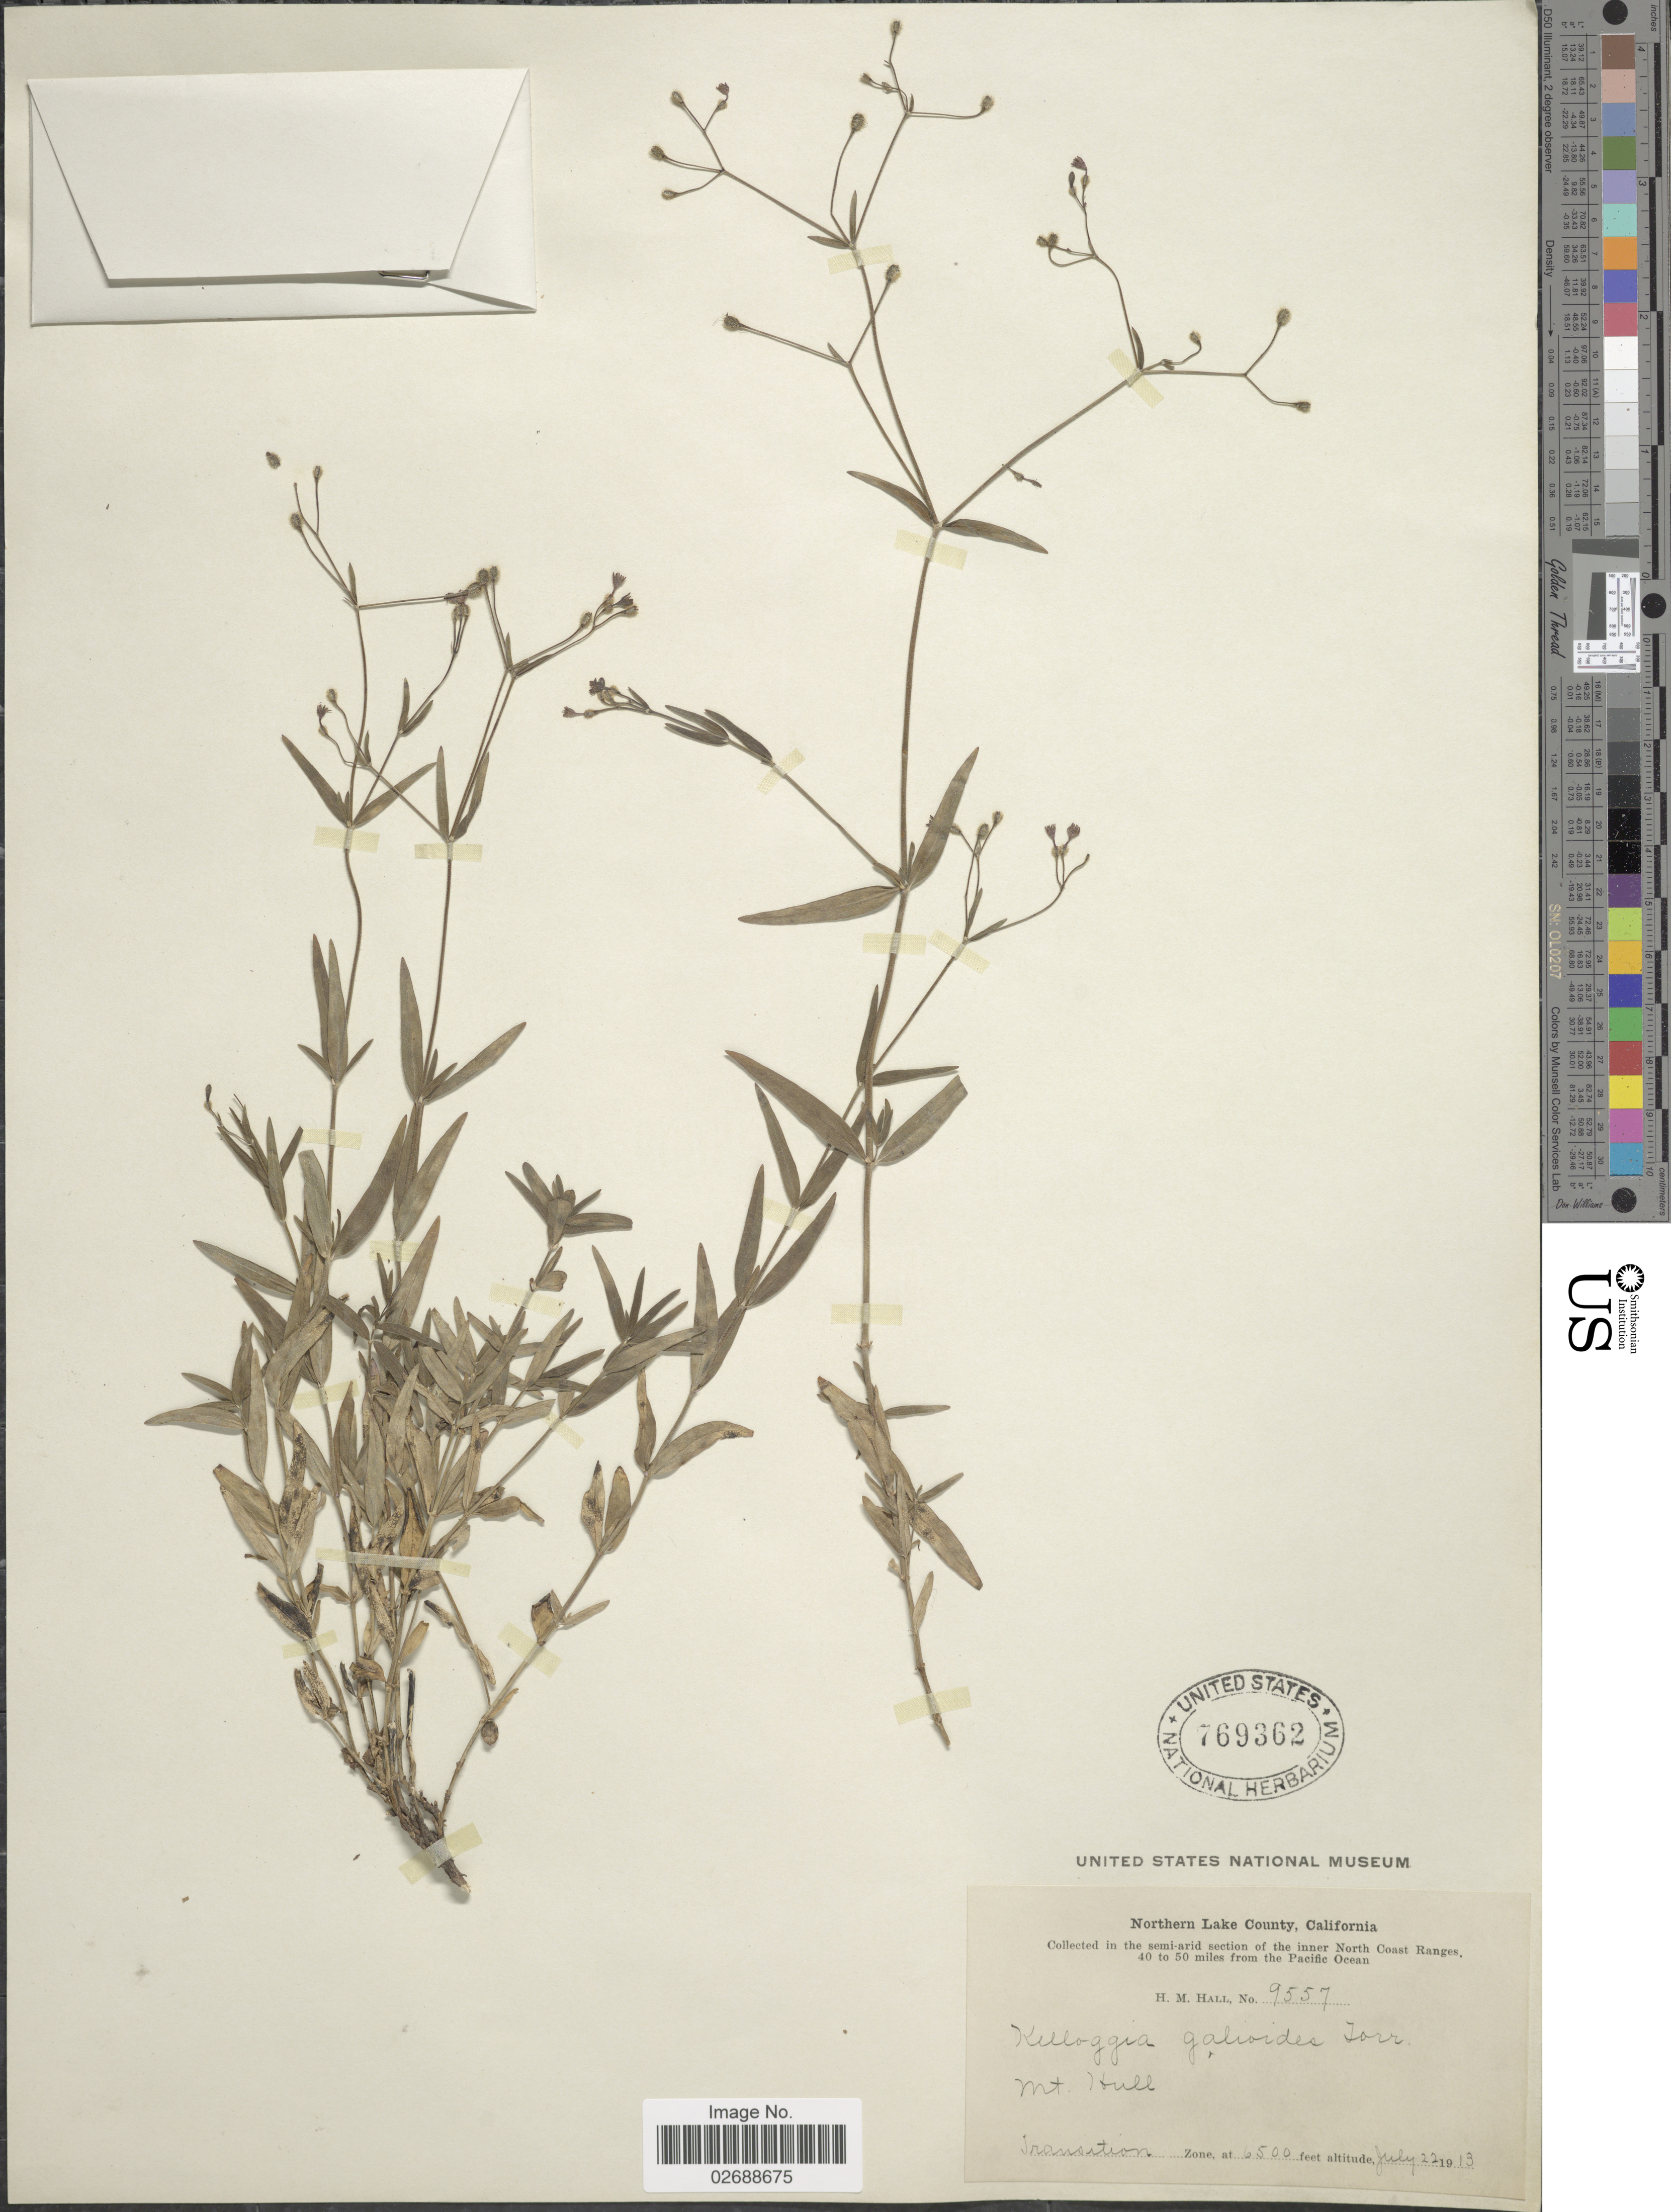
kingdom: Plantae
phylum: Tracheophyta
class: Magnoliopsida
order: Gentianales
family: Rubiaceae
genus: Kelloggia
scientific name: Kelloggia galioides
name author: Torr.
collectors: H. M. Hall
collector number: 9557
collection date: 1913-07-22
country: United States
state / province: California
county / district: Lake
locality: Section of the inner North Coast ranges, 40 to 50 miles from the Pacific Ocean. Northern Lake County. Mt. Hull. Transition Zone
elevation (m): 1981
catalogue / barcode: US 769362